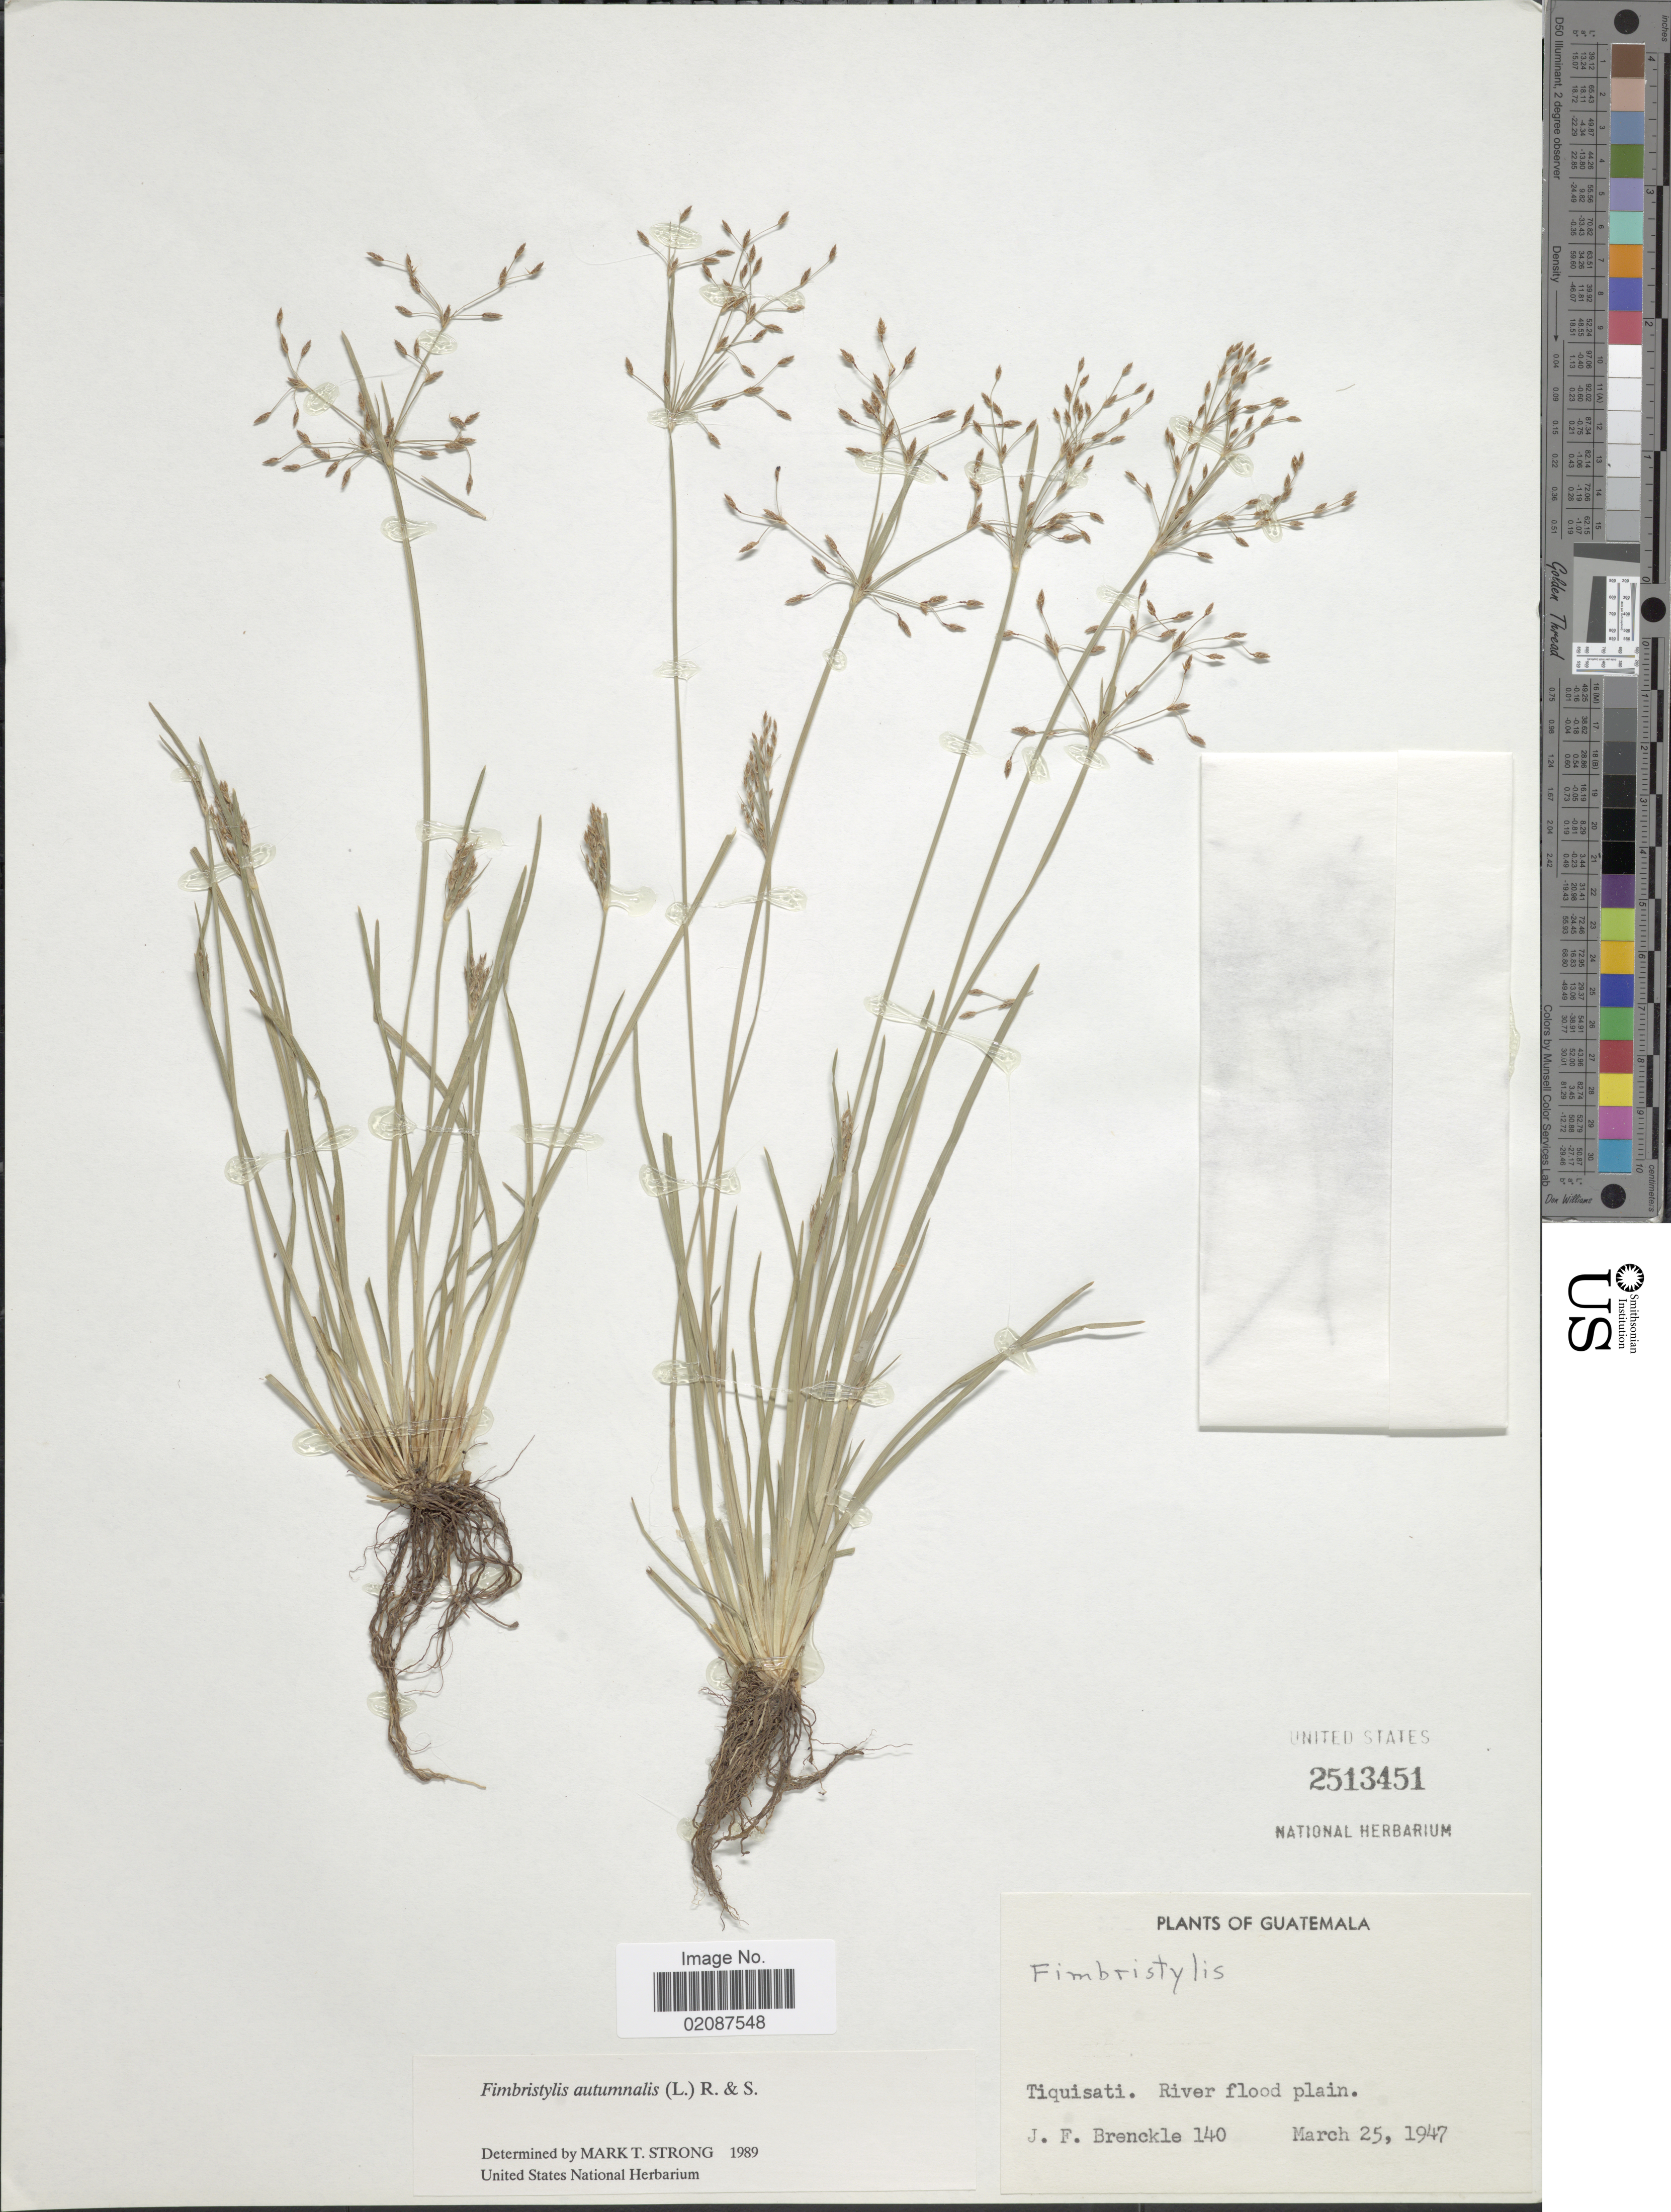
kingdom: Plantae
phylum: Tracheophyta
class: Liliopsida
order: Poales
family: Cyperaceae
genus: Fimbristylis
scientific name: Fimbristylis autumnalis (L.) Roem. & Schult.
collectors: J. Brenckle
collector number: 140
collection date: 1947-03-25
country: Guatemala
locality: Tiquisati, River flood plain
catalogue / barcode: US 2513451